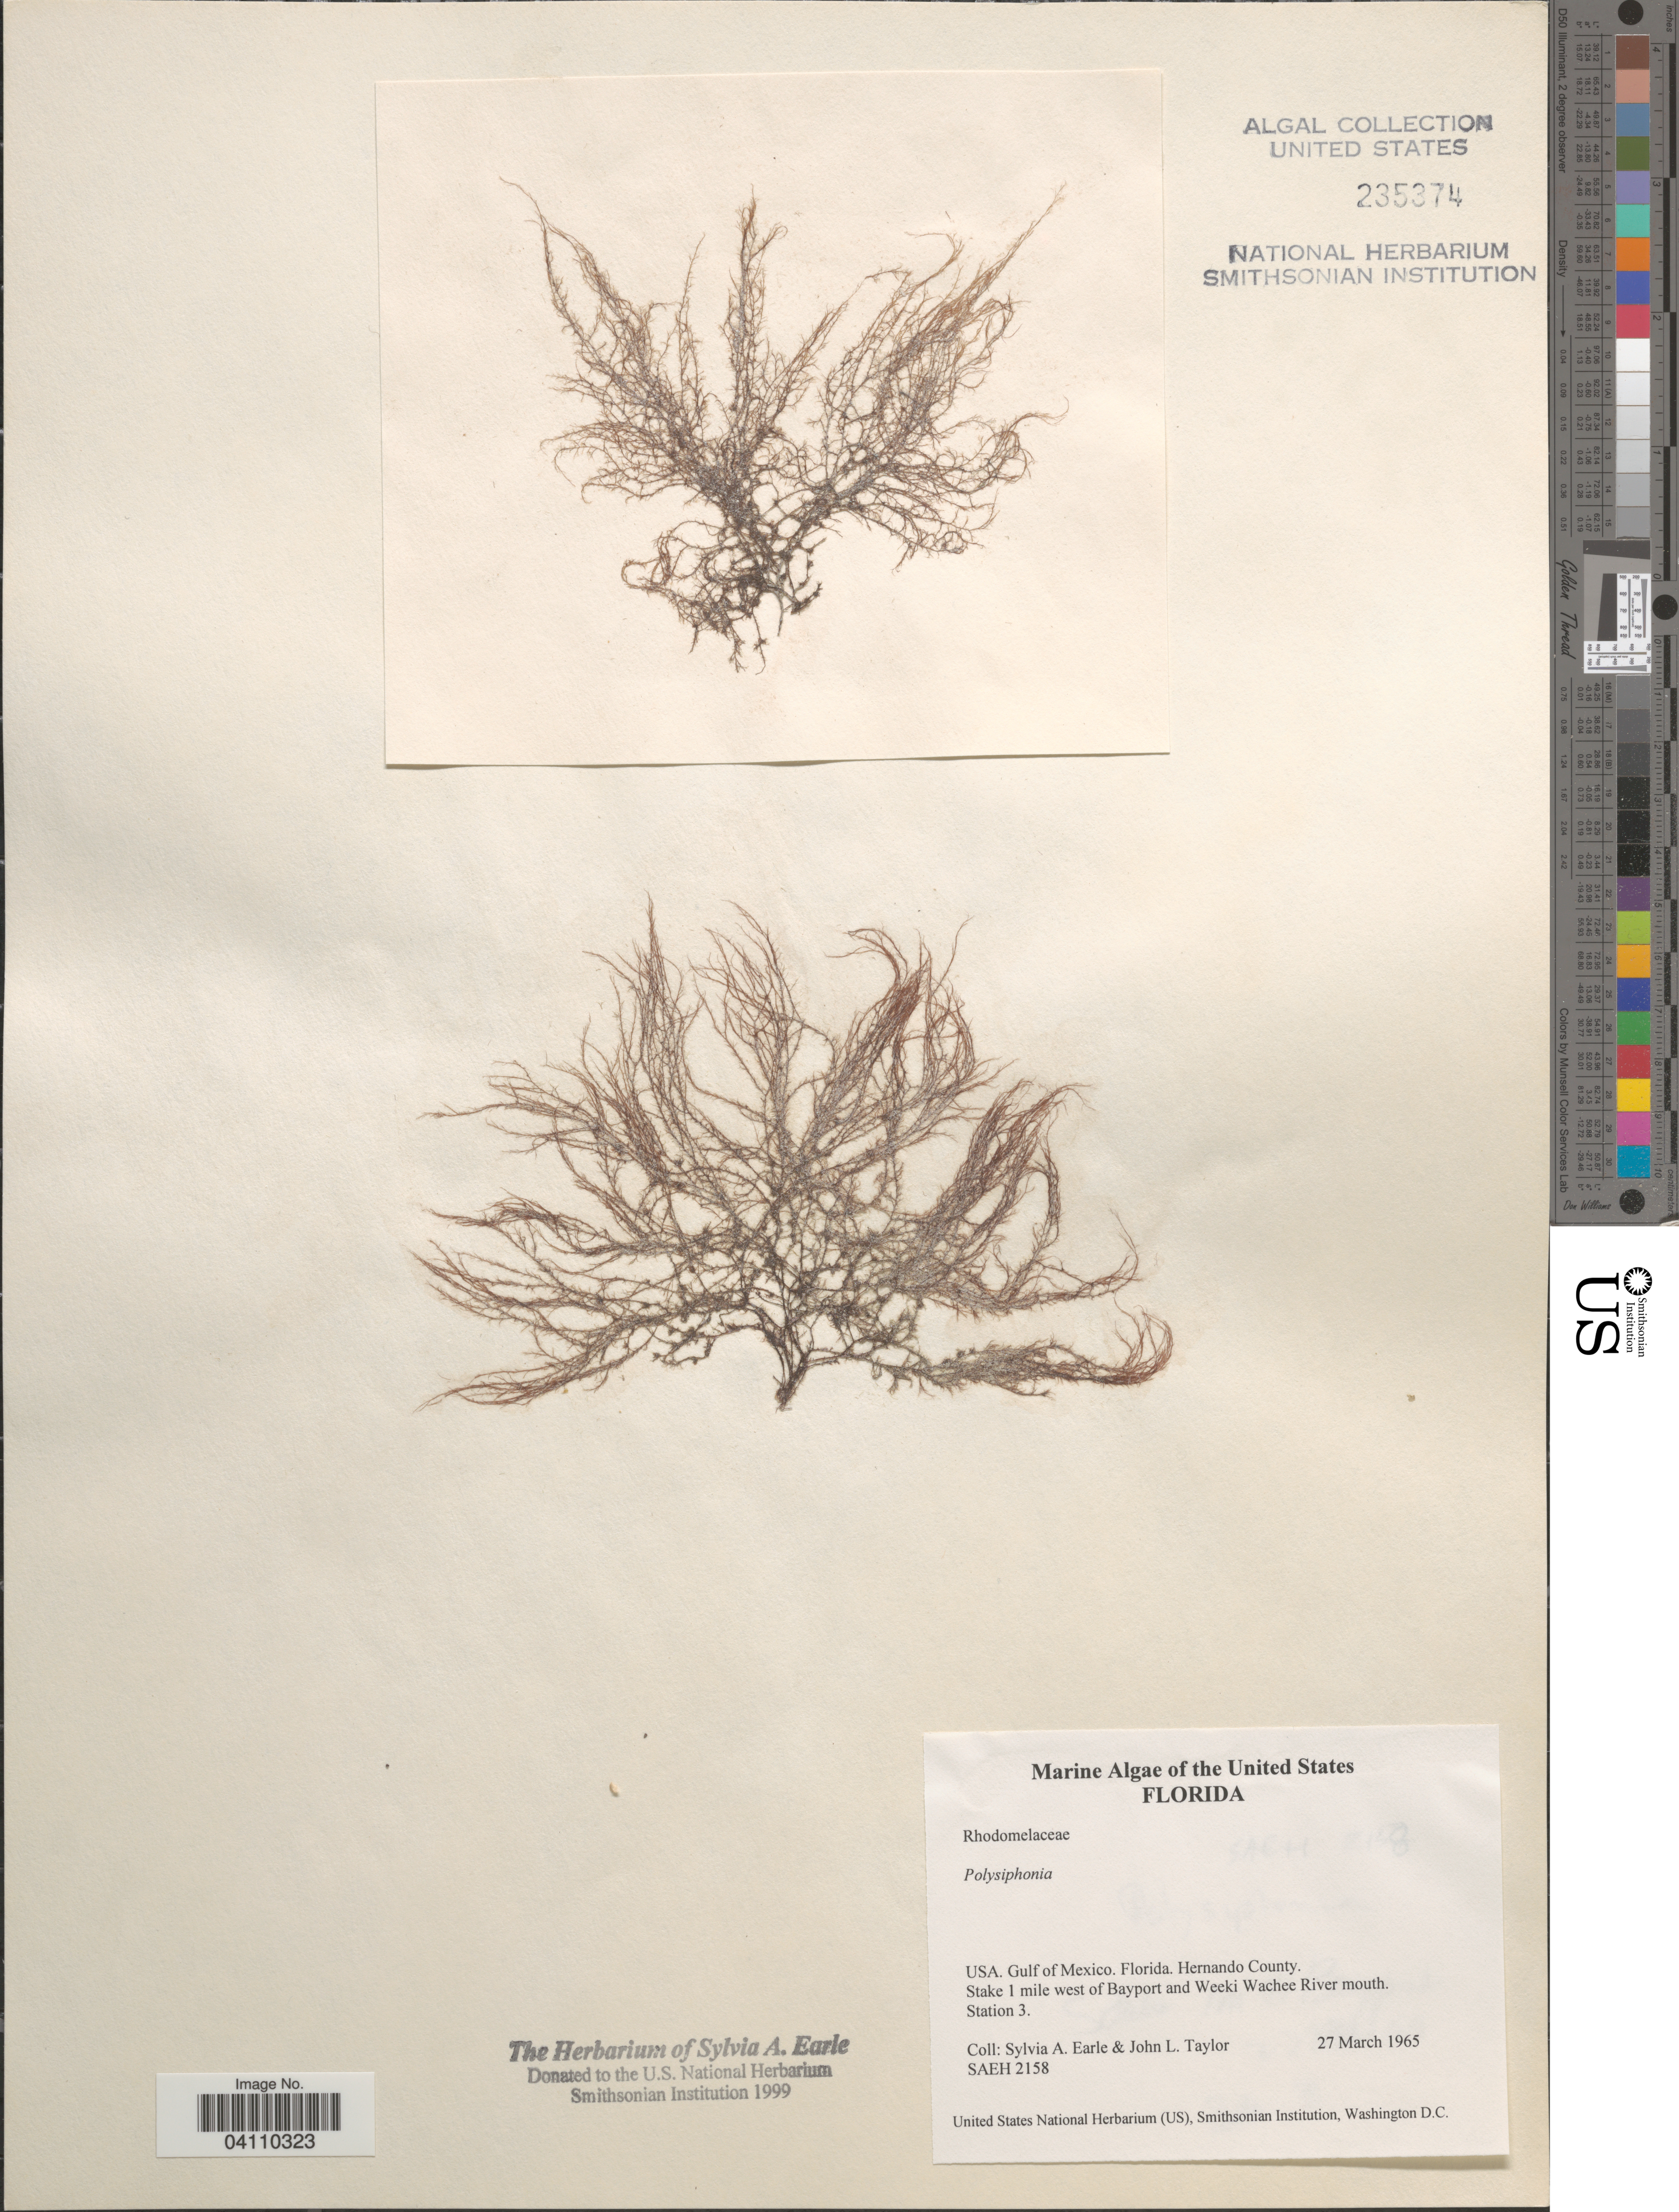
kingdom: Plantae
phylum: Rhodophyta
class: Florideophyceae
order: Ceramiales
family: Rhodomelaceae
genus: Polysiphonia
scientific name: Polysiphonia sp.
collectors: S. A. Earle & J. L. Taylor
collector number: SAEH2158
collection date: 1965-03-27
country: United States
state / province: Florida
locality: Gulf of Mexico. Hernando County. Stake 1 mile west of Bayport and Weeki Wachee River mouth. Station 3.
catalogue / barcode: US 235374